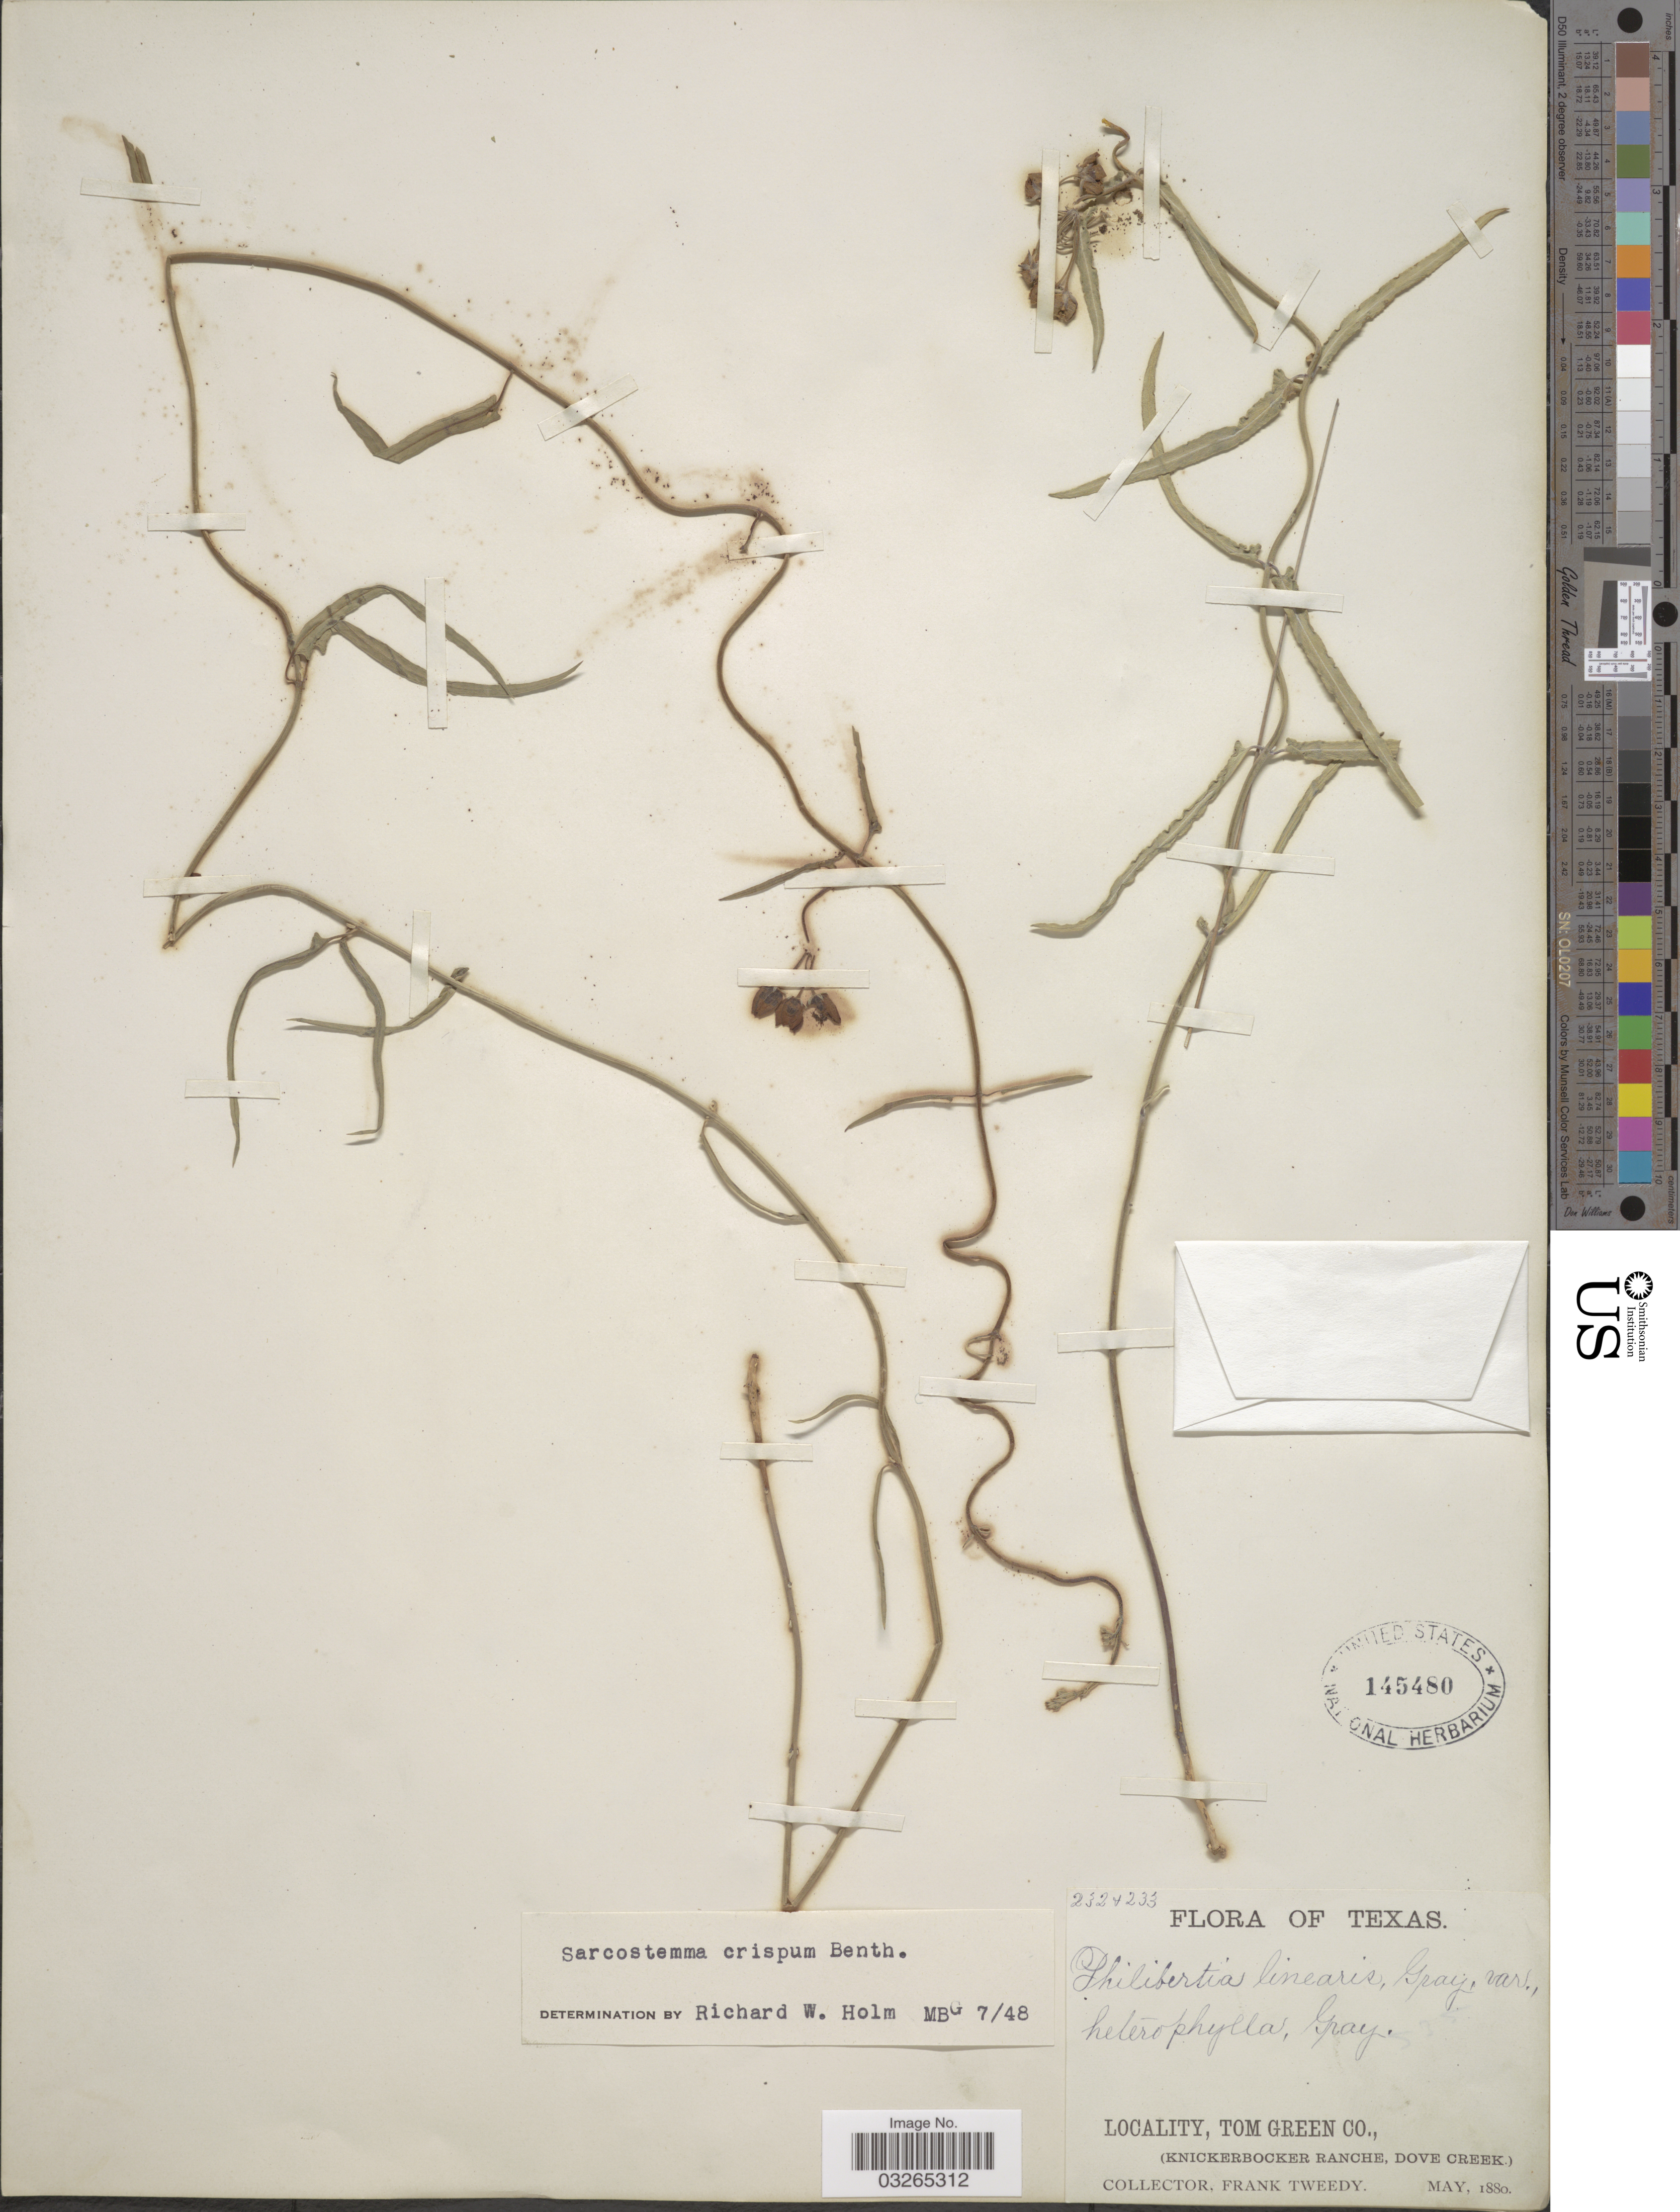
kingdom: Plantae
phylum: Tracheophyta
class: Magnoliopsida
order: Gentianales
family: Apocynaceae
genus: Sarcostemma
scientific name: Sarcostemma crispum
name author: Benth.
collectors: F. Tweedy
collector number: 232/233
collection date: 1880-05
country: United States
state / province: Texas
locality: Tom Green Co., (Knickerbocker Ranche, Dove Creek).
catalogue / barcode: US 145480